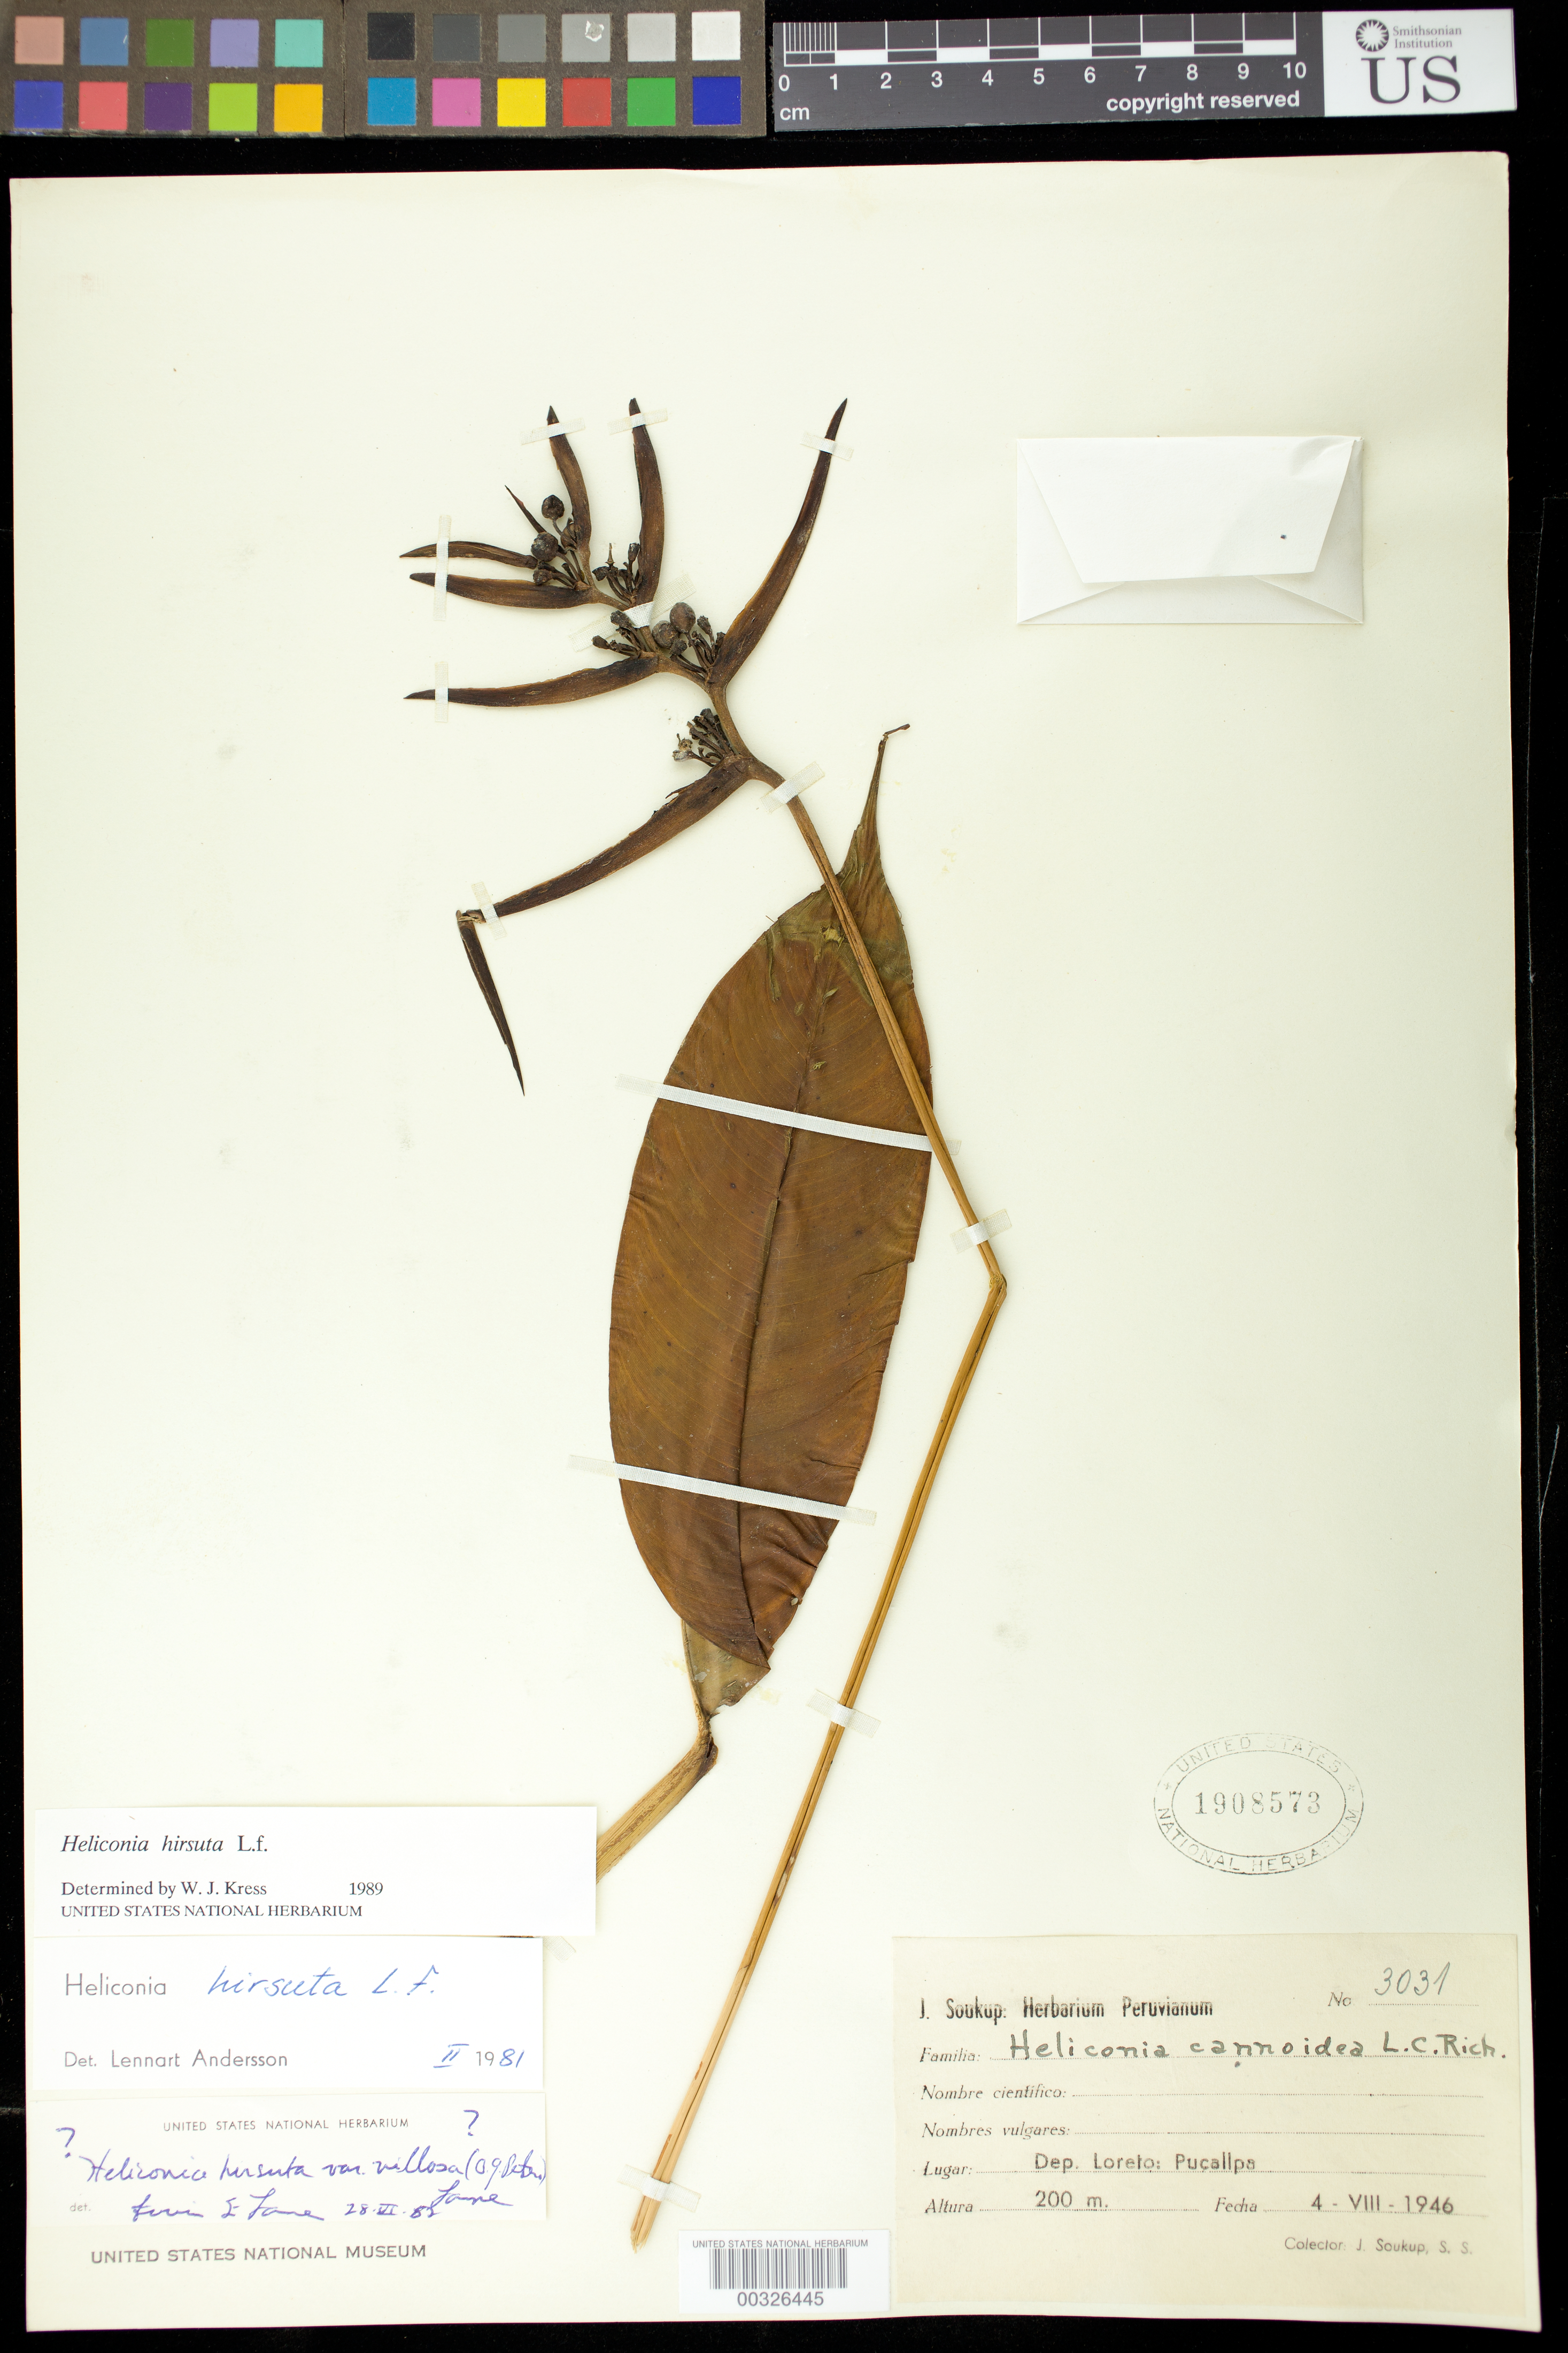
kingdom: Plantae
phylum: Tracheophyta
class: Liliopsida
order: Zingiberales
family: Heliconiaceae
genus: Heliconia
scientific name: Heliconia hirsuta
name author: L. f.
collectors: J. J. Soukup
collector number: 3031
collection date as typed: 04 Aug 1946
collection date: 1946-08-04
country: Peru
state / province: Loreto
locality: Pucallpa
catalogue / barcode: US 1908573